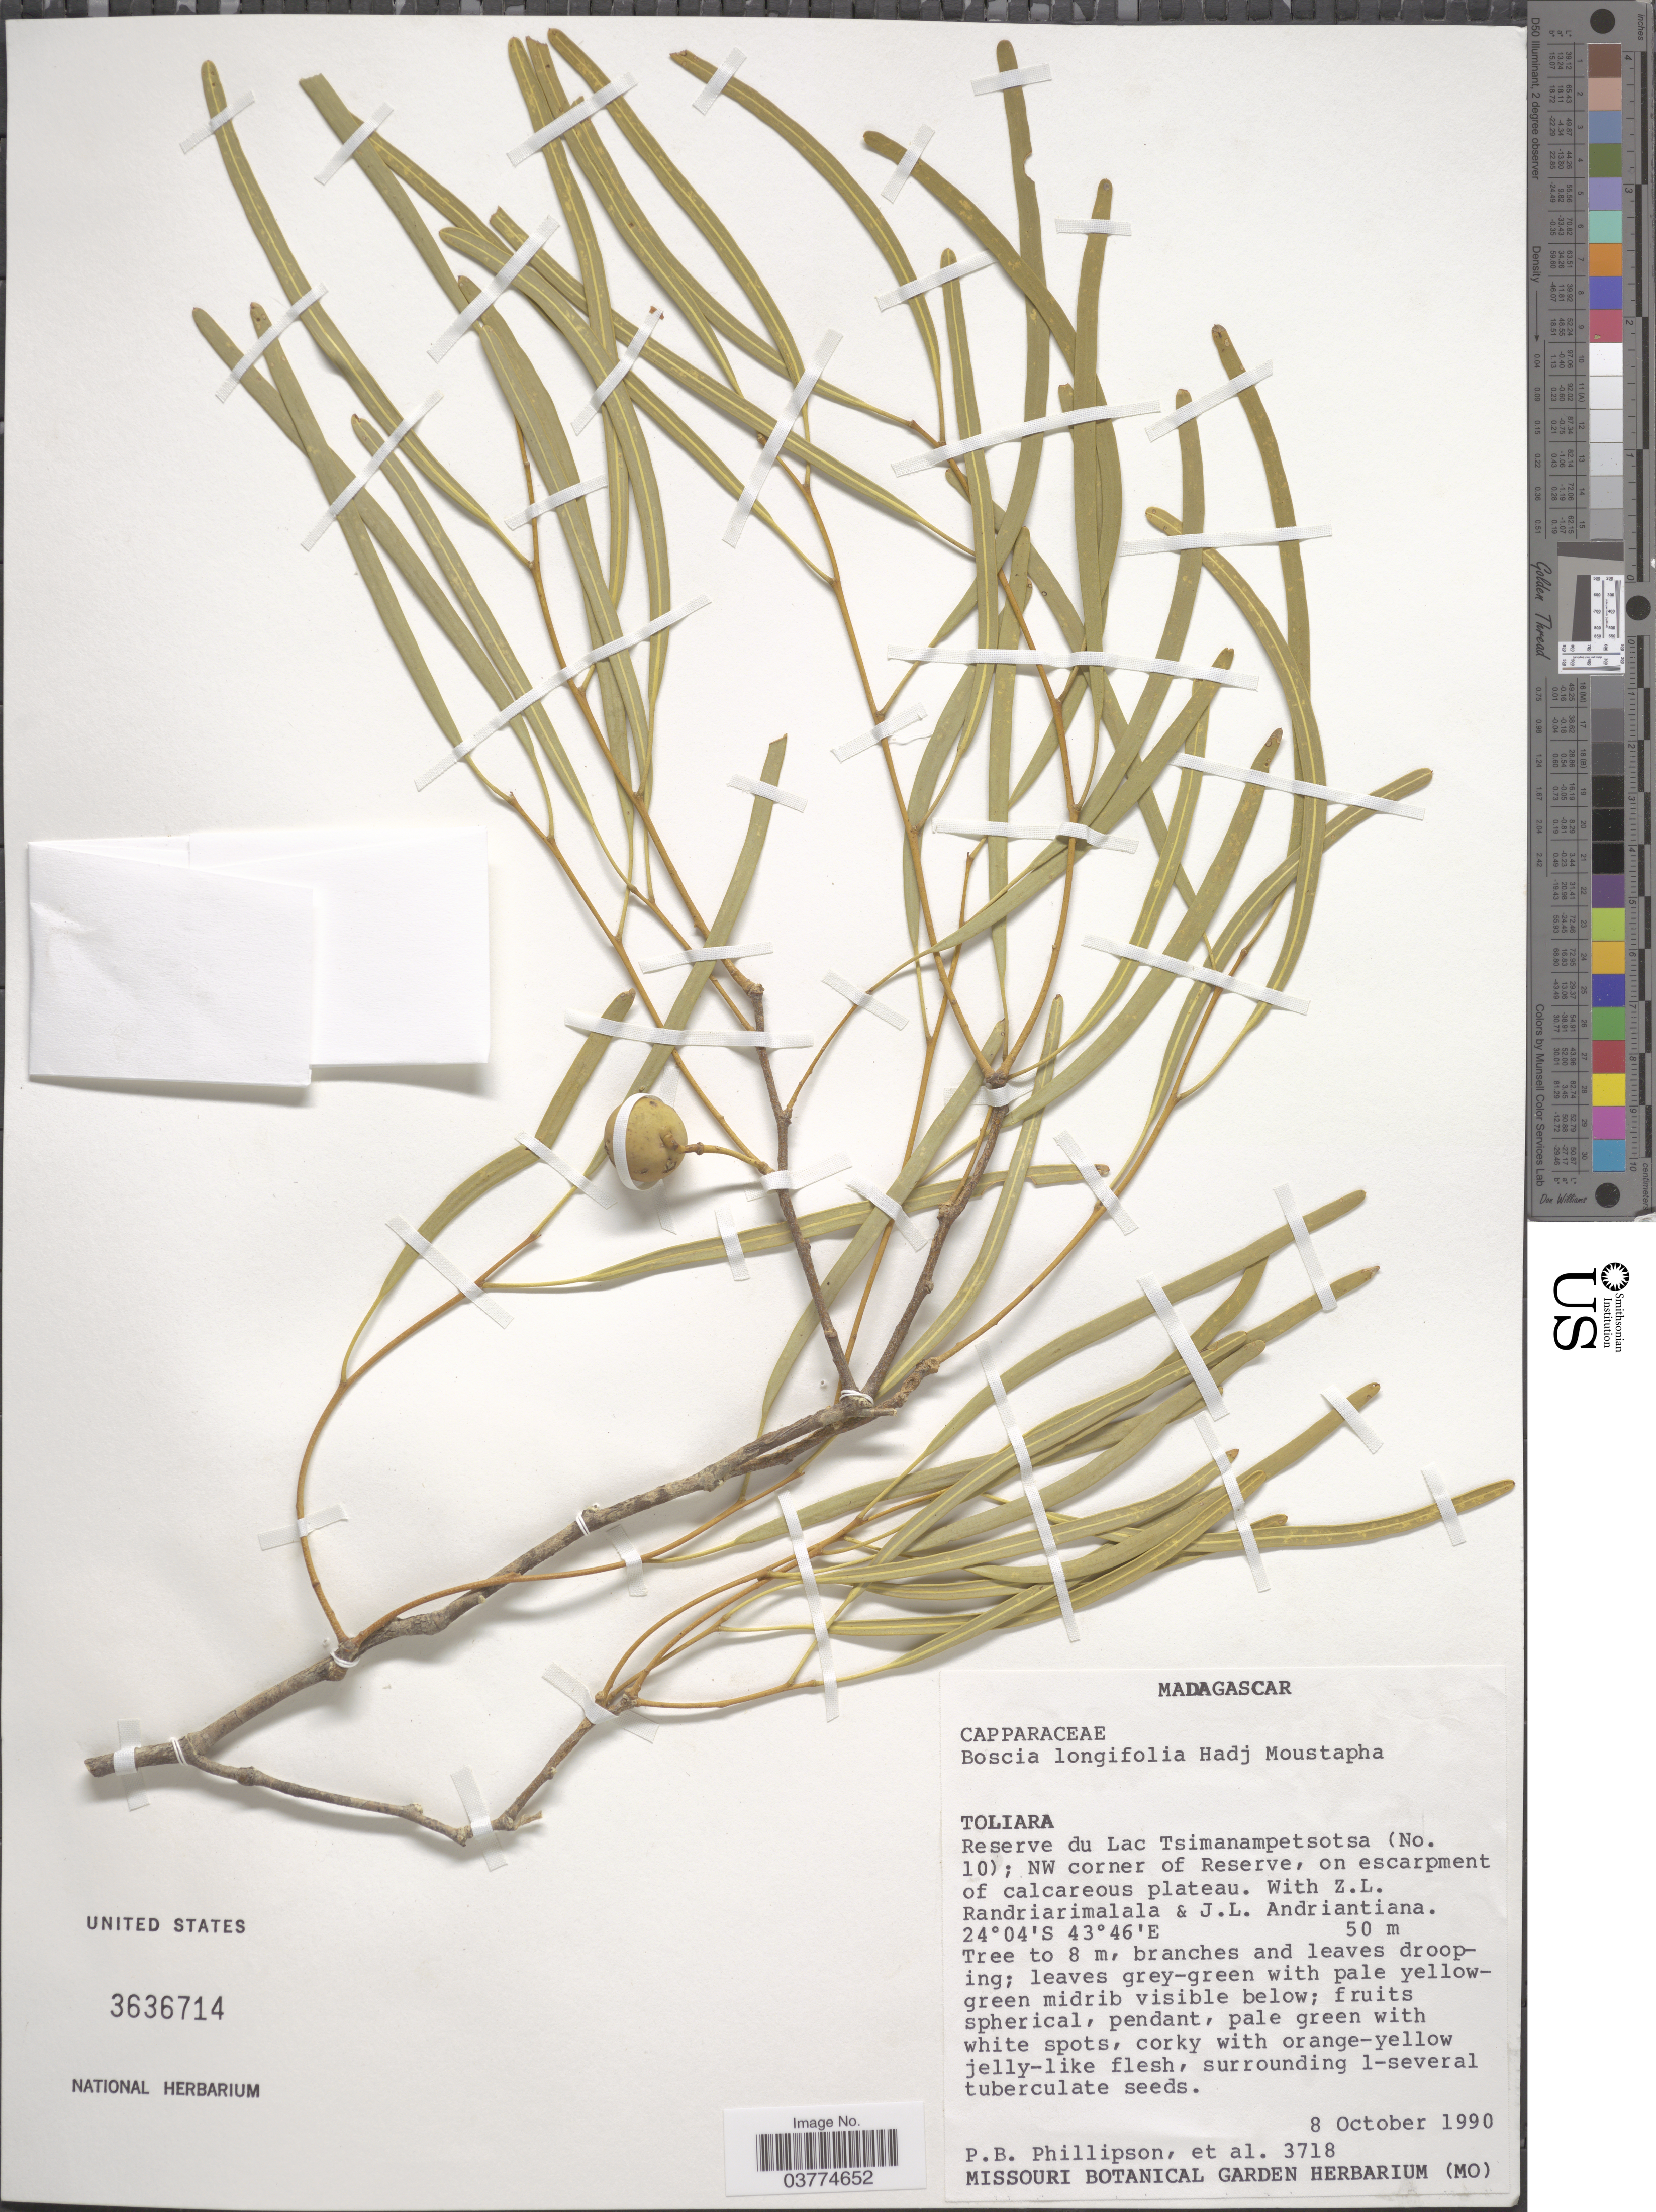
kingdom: Plantae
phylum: Tracheophyta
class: Magnoliopsida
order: Brassicales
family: Capparaceae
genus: Boscia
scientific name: Boscia longifolia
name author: Hadj-Moust.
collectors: P. B. Phillipson, Z. Randriarimalala & J. Andriantiana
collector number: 3718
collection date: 1990-10-08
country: Madagascar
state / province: Atsimo-Andrefana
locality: Reserve du Lac Tsimanampetsotsa (No. 10); NW corner of Reserve, on escarpment of calcereous plateau.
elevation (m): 50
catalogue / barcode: US 3636714